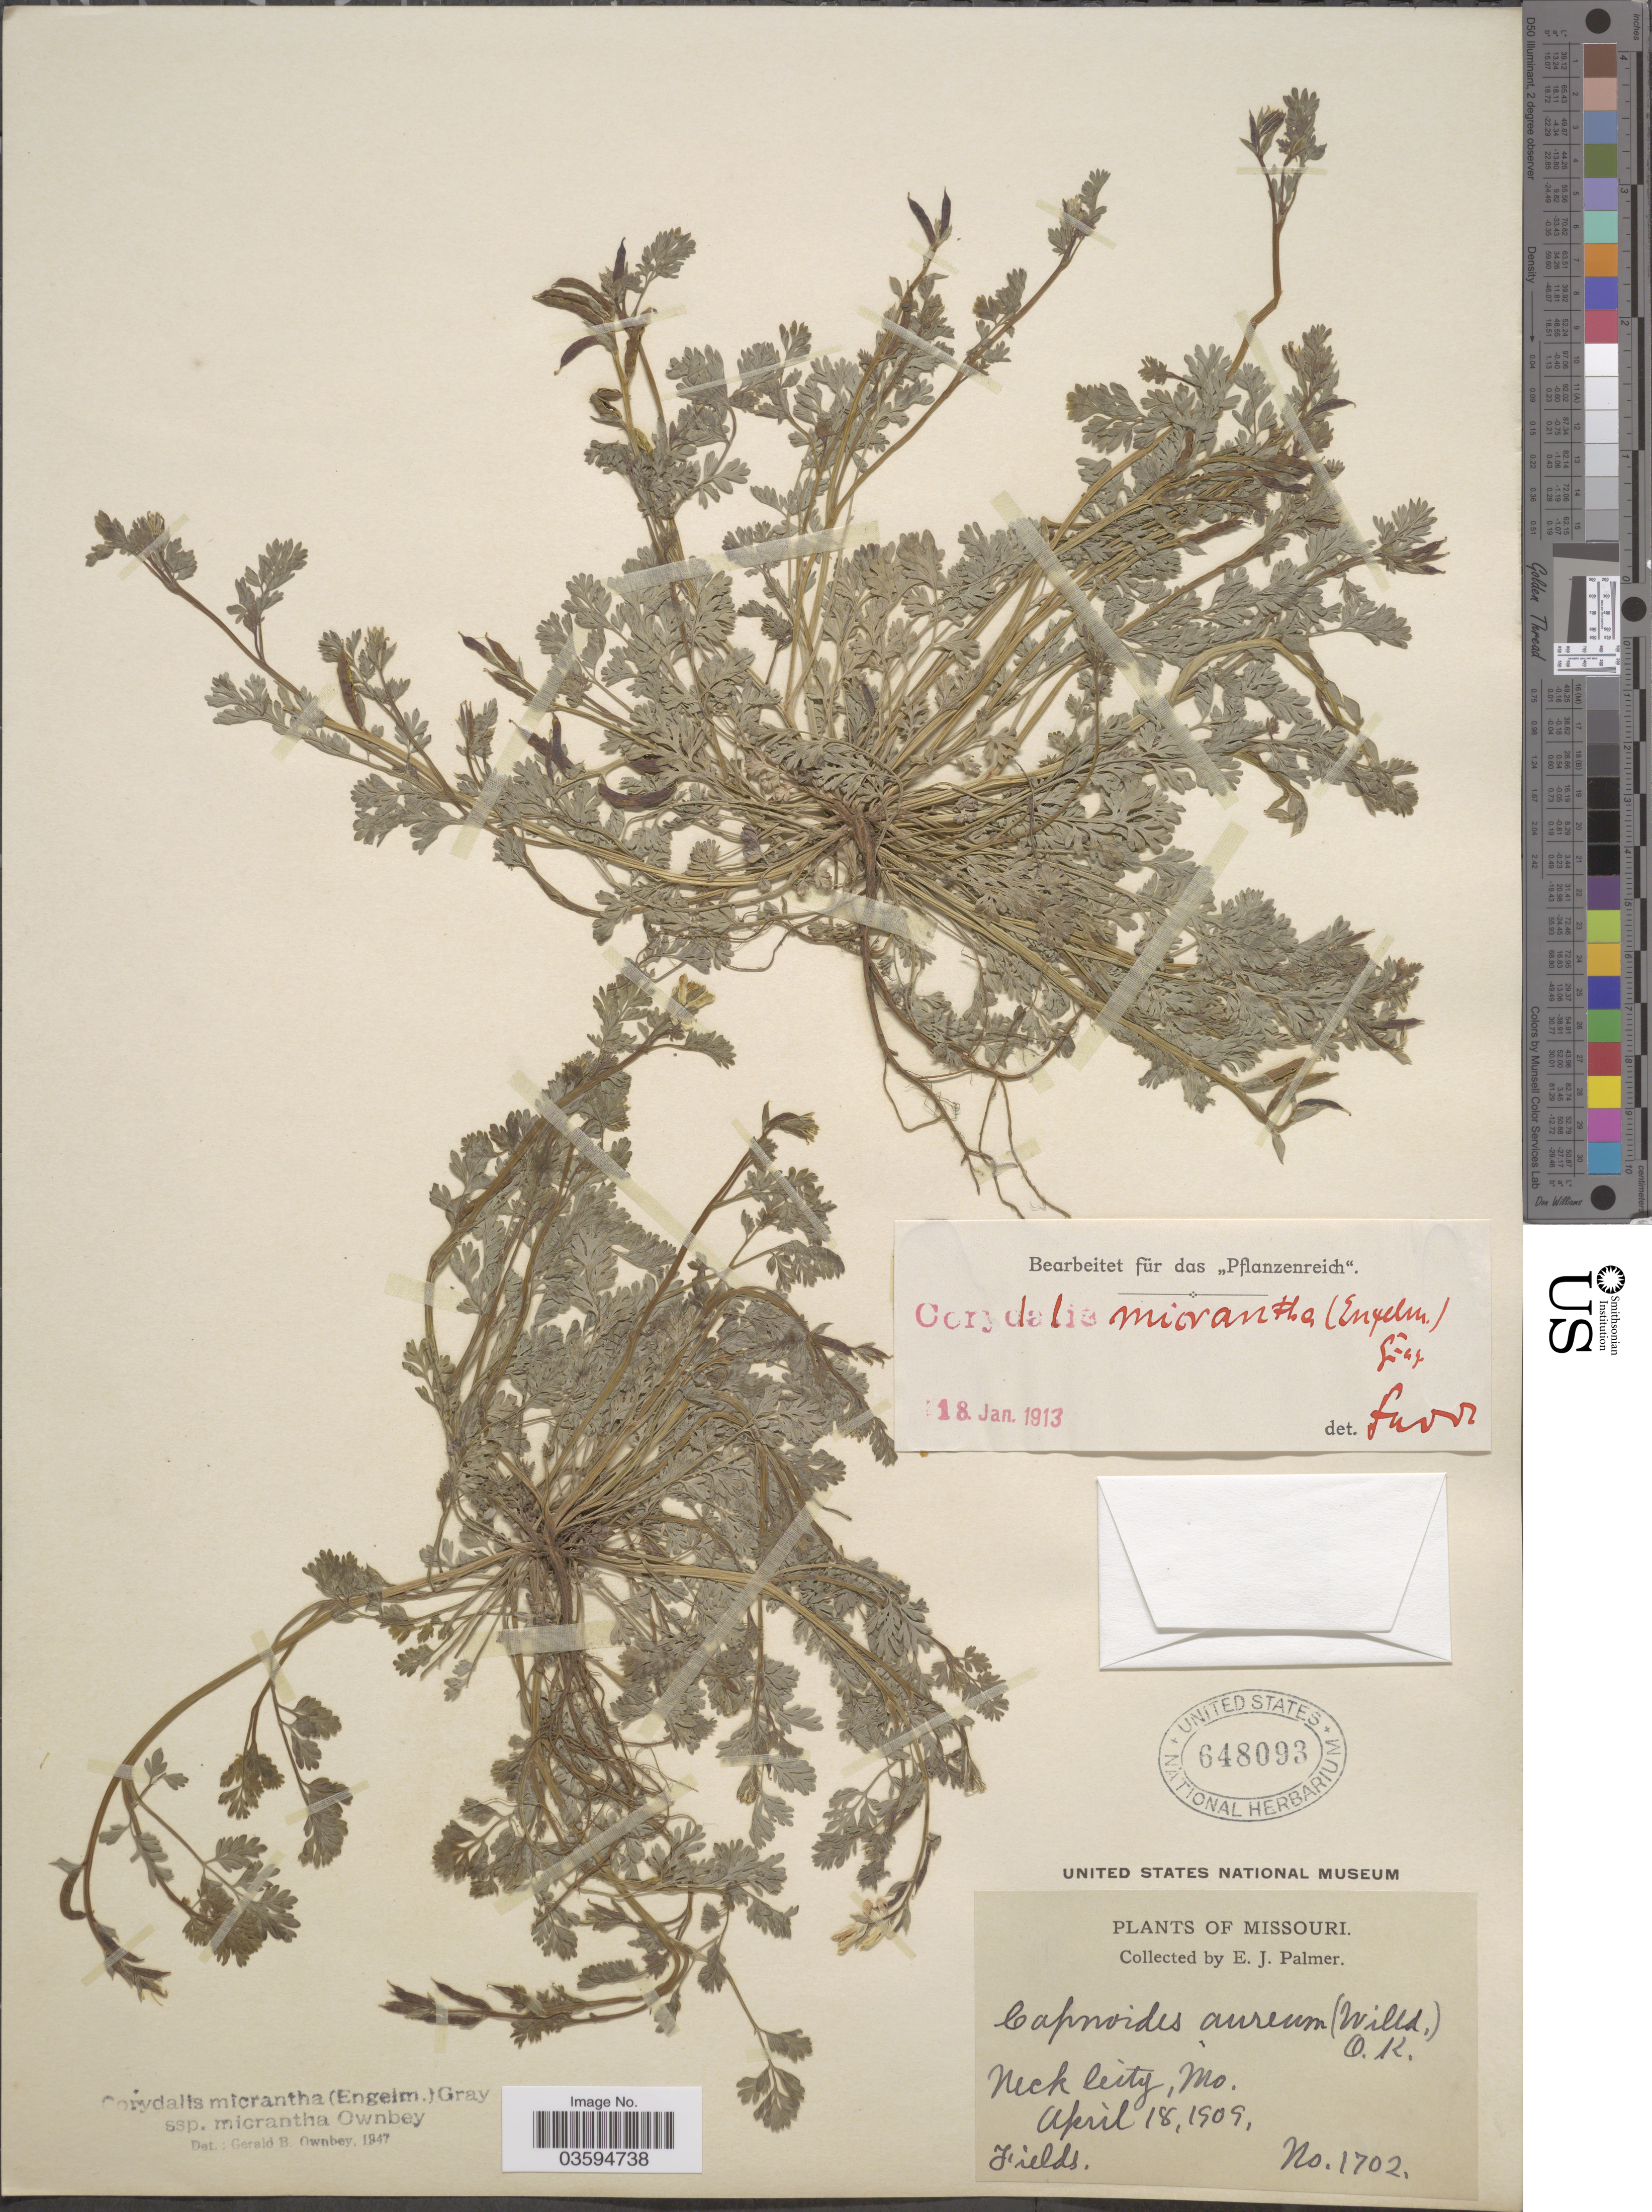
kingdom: Plantae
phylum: Tracheophyta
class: Magnoliopsida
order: Ranunculales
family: Papaveraceae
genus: Corydalis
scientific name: Corydalis micrantha subsp. micrantha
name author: (Engelm. & A. Gray) A. Gray & J.M. Coult.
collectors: E. J. Palmer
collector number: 1702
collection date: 1909-04-18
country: United States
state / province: Missouri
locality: Neck City. Fields.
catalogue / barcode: US 648093